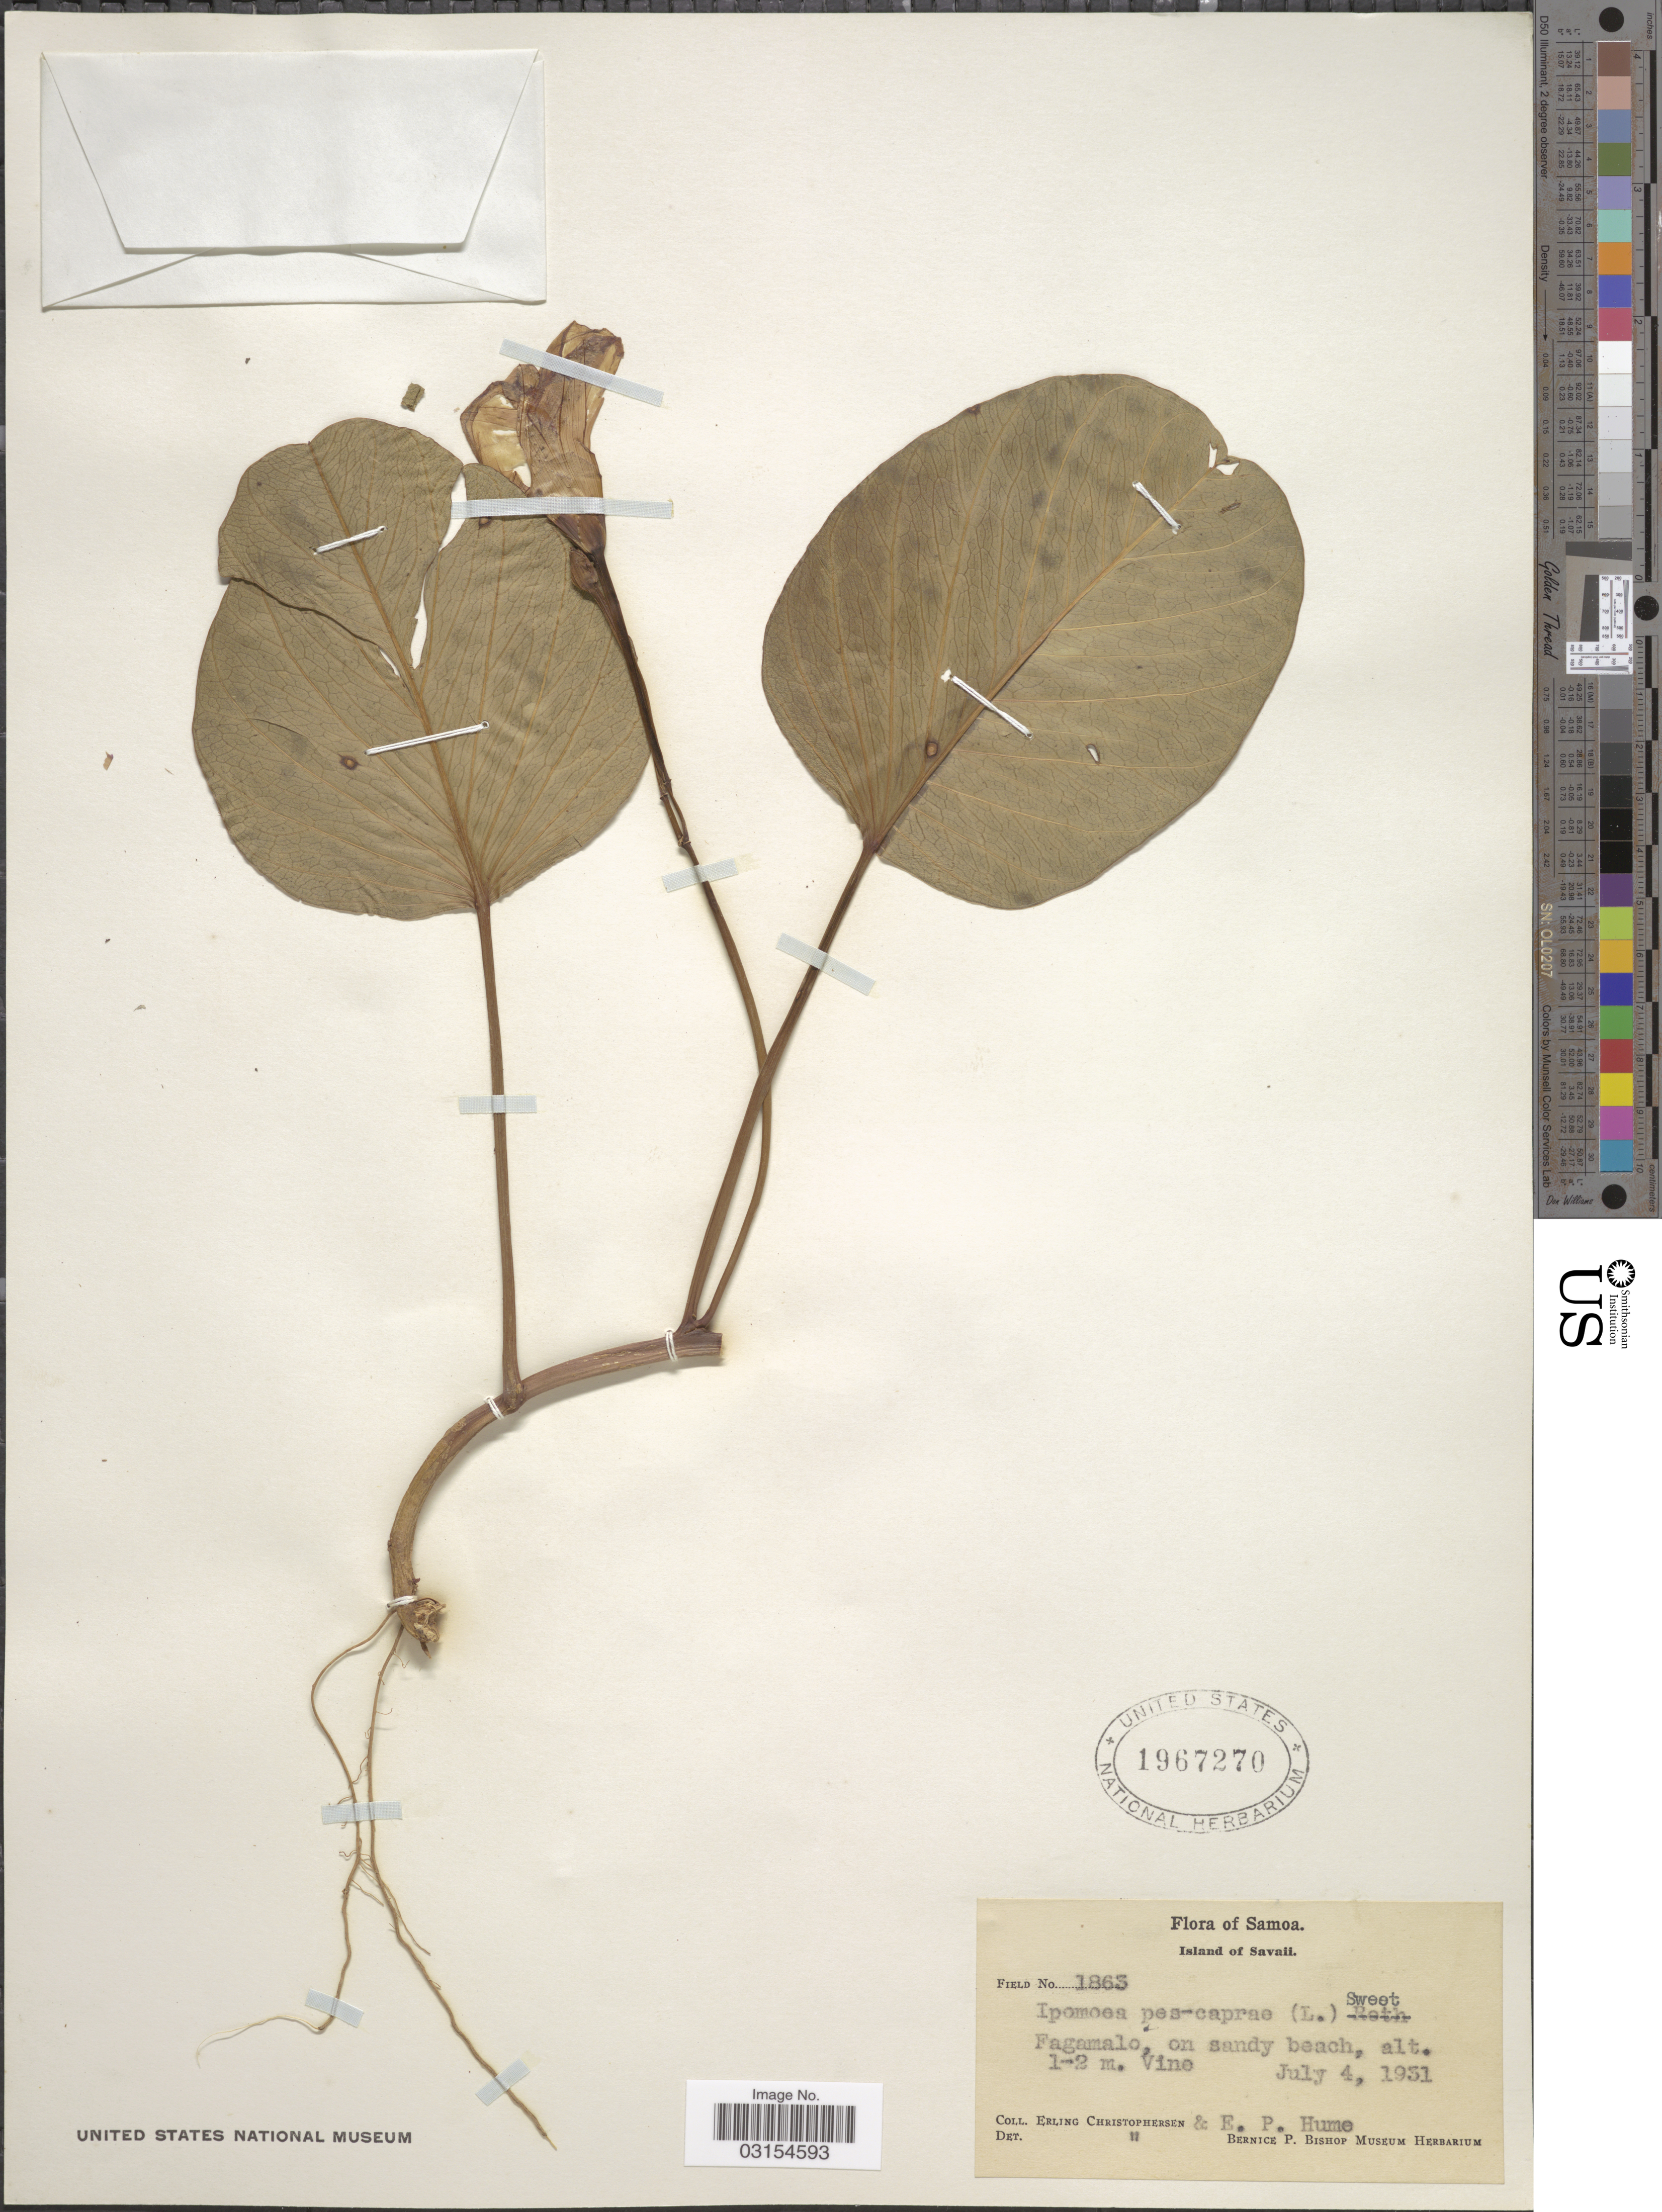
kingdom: Plantae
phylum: Tracheophyta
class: Magnoliopsida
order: Solanales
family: Convolvulaceae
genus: Ipomoea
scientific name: Ipomoea pes-caprae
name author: (L.) R. Br.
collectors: E. Christophersen & E. P. Hume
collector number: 1863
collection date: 1931-07-04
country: Samoa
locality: Samoa. Island of Savaii. Fagamalo.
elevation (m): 1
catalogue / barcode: US 1967270